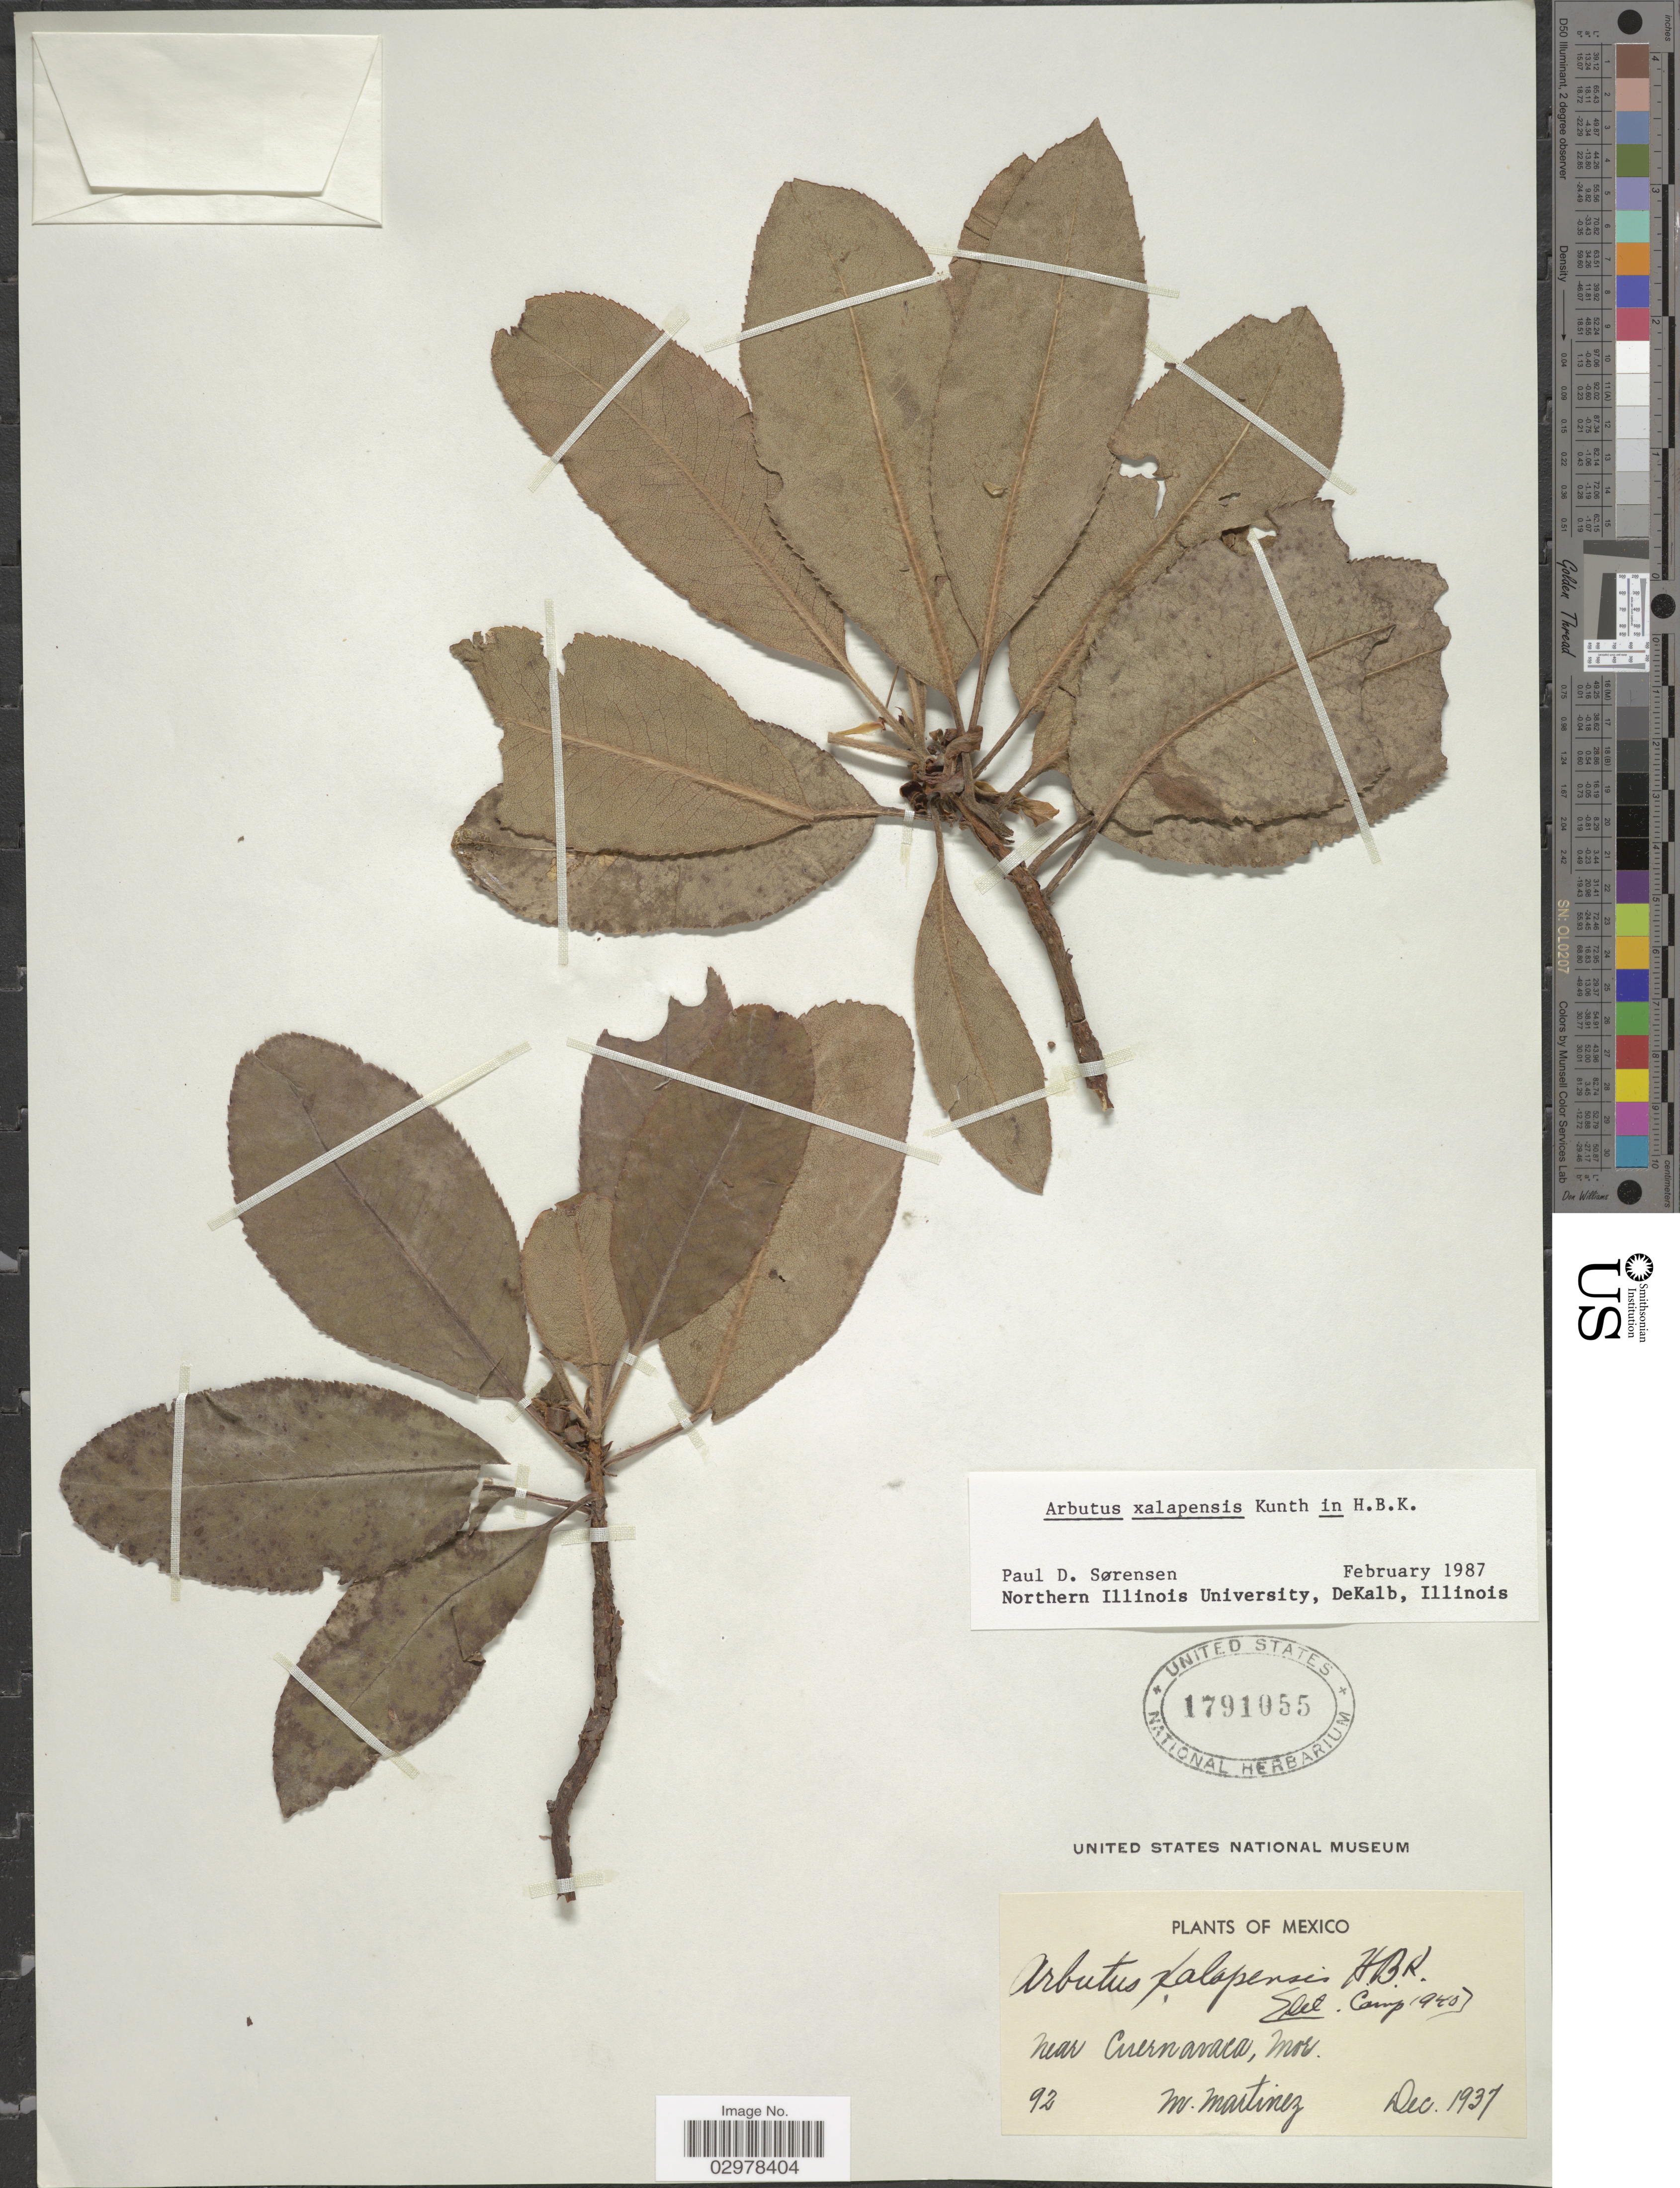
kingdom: Plantae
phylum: Tracheophyta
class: Magnoliopsida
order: Ericales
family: Ericaceae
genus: Arbutus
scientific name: Arbutus xalapensis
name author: Kunth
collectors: M. Martínez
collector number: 92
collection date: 1937-12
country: Mexico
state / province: Morelos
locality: Near Cuernavaca.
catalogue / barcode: US 1791055